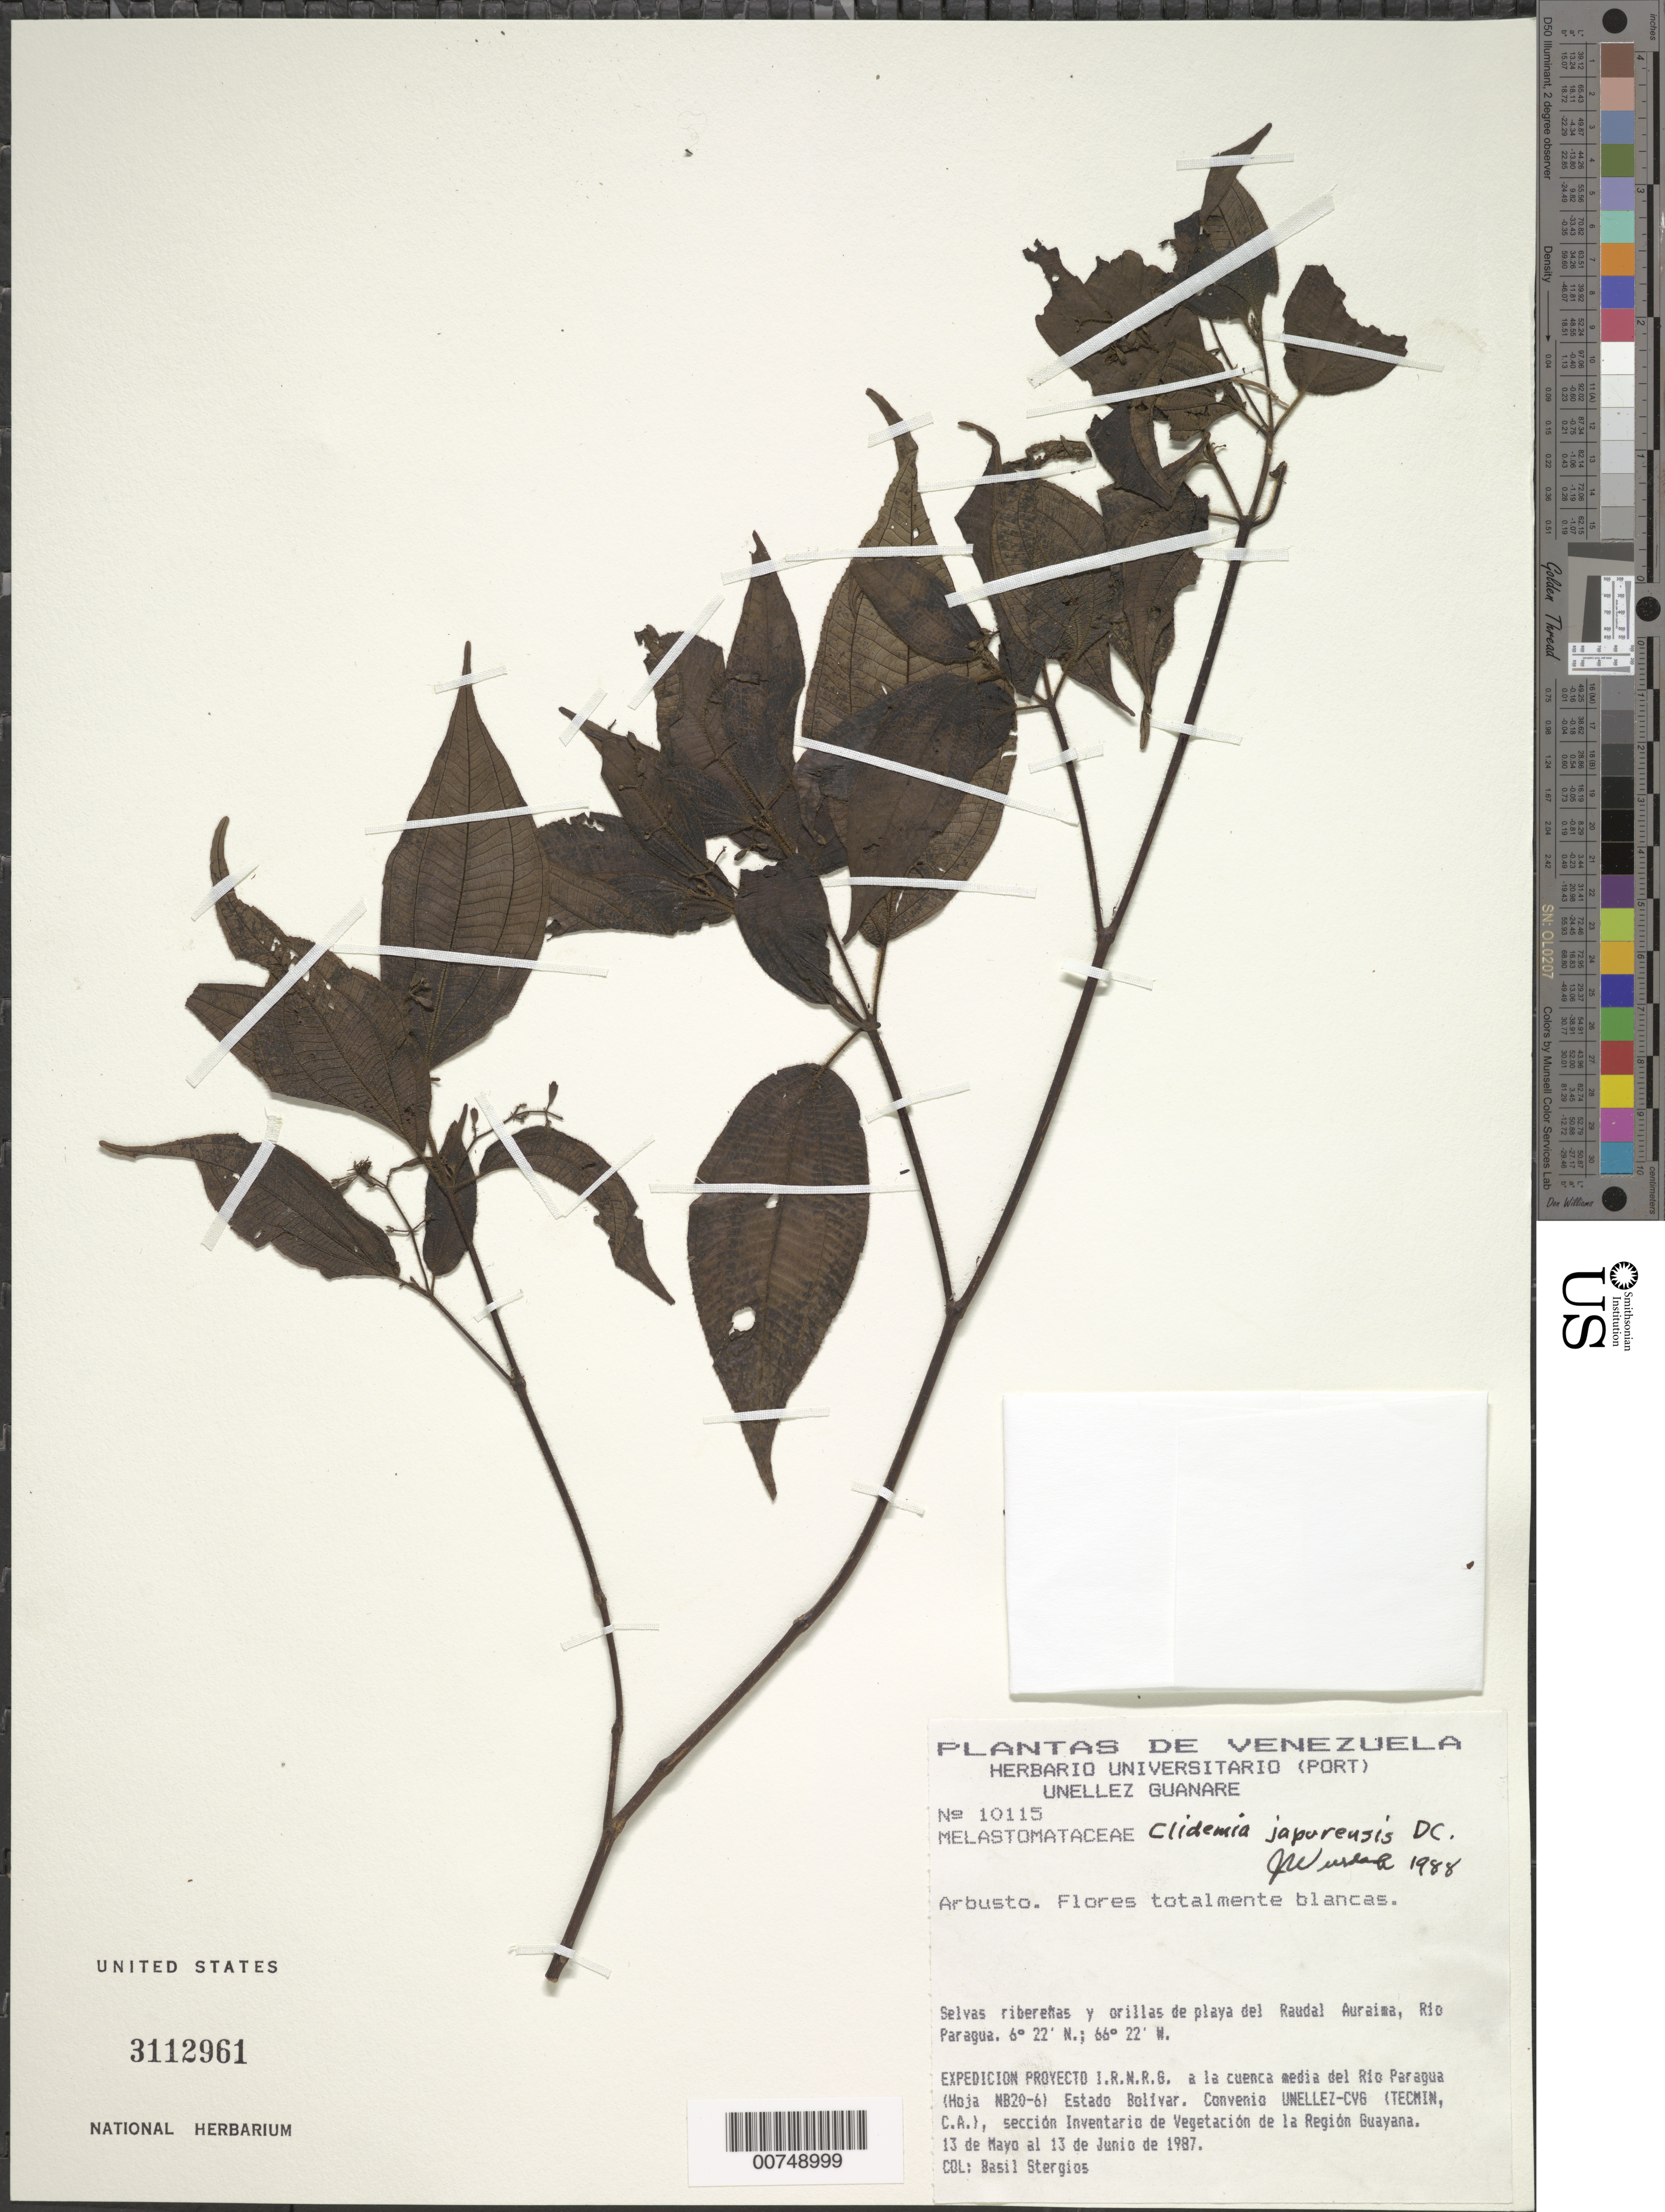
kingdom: Plantae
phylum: Tracheophyta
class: Magnoliopsida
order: Myrtales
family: Melastomataceae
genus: Clidemia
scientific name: Clidemia japurensis var. heterobasis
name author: (DC.) Wurdack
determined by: Wurdack, John J., (US), US (UNITED STATES)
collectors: B. G. Stergios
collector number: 10115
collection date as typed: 13-May-87 to 13-Jun-87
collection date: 1987-05-13/1987-06-13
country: Venezuela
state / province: Bolívar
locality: Río Paragua, la cuenca media Raudal Auraima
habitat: Selvas riberenas y orillas de playa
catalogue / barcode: US 3112961